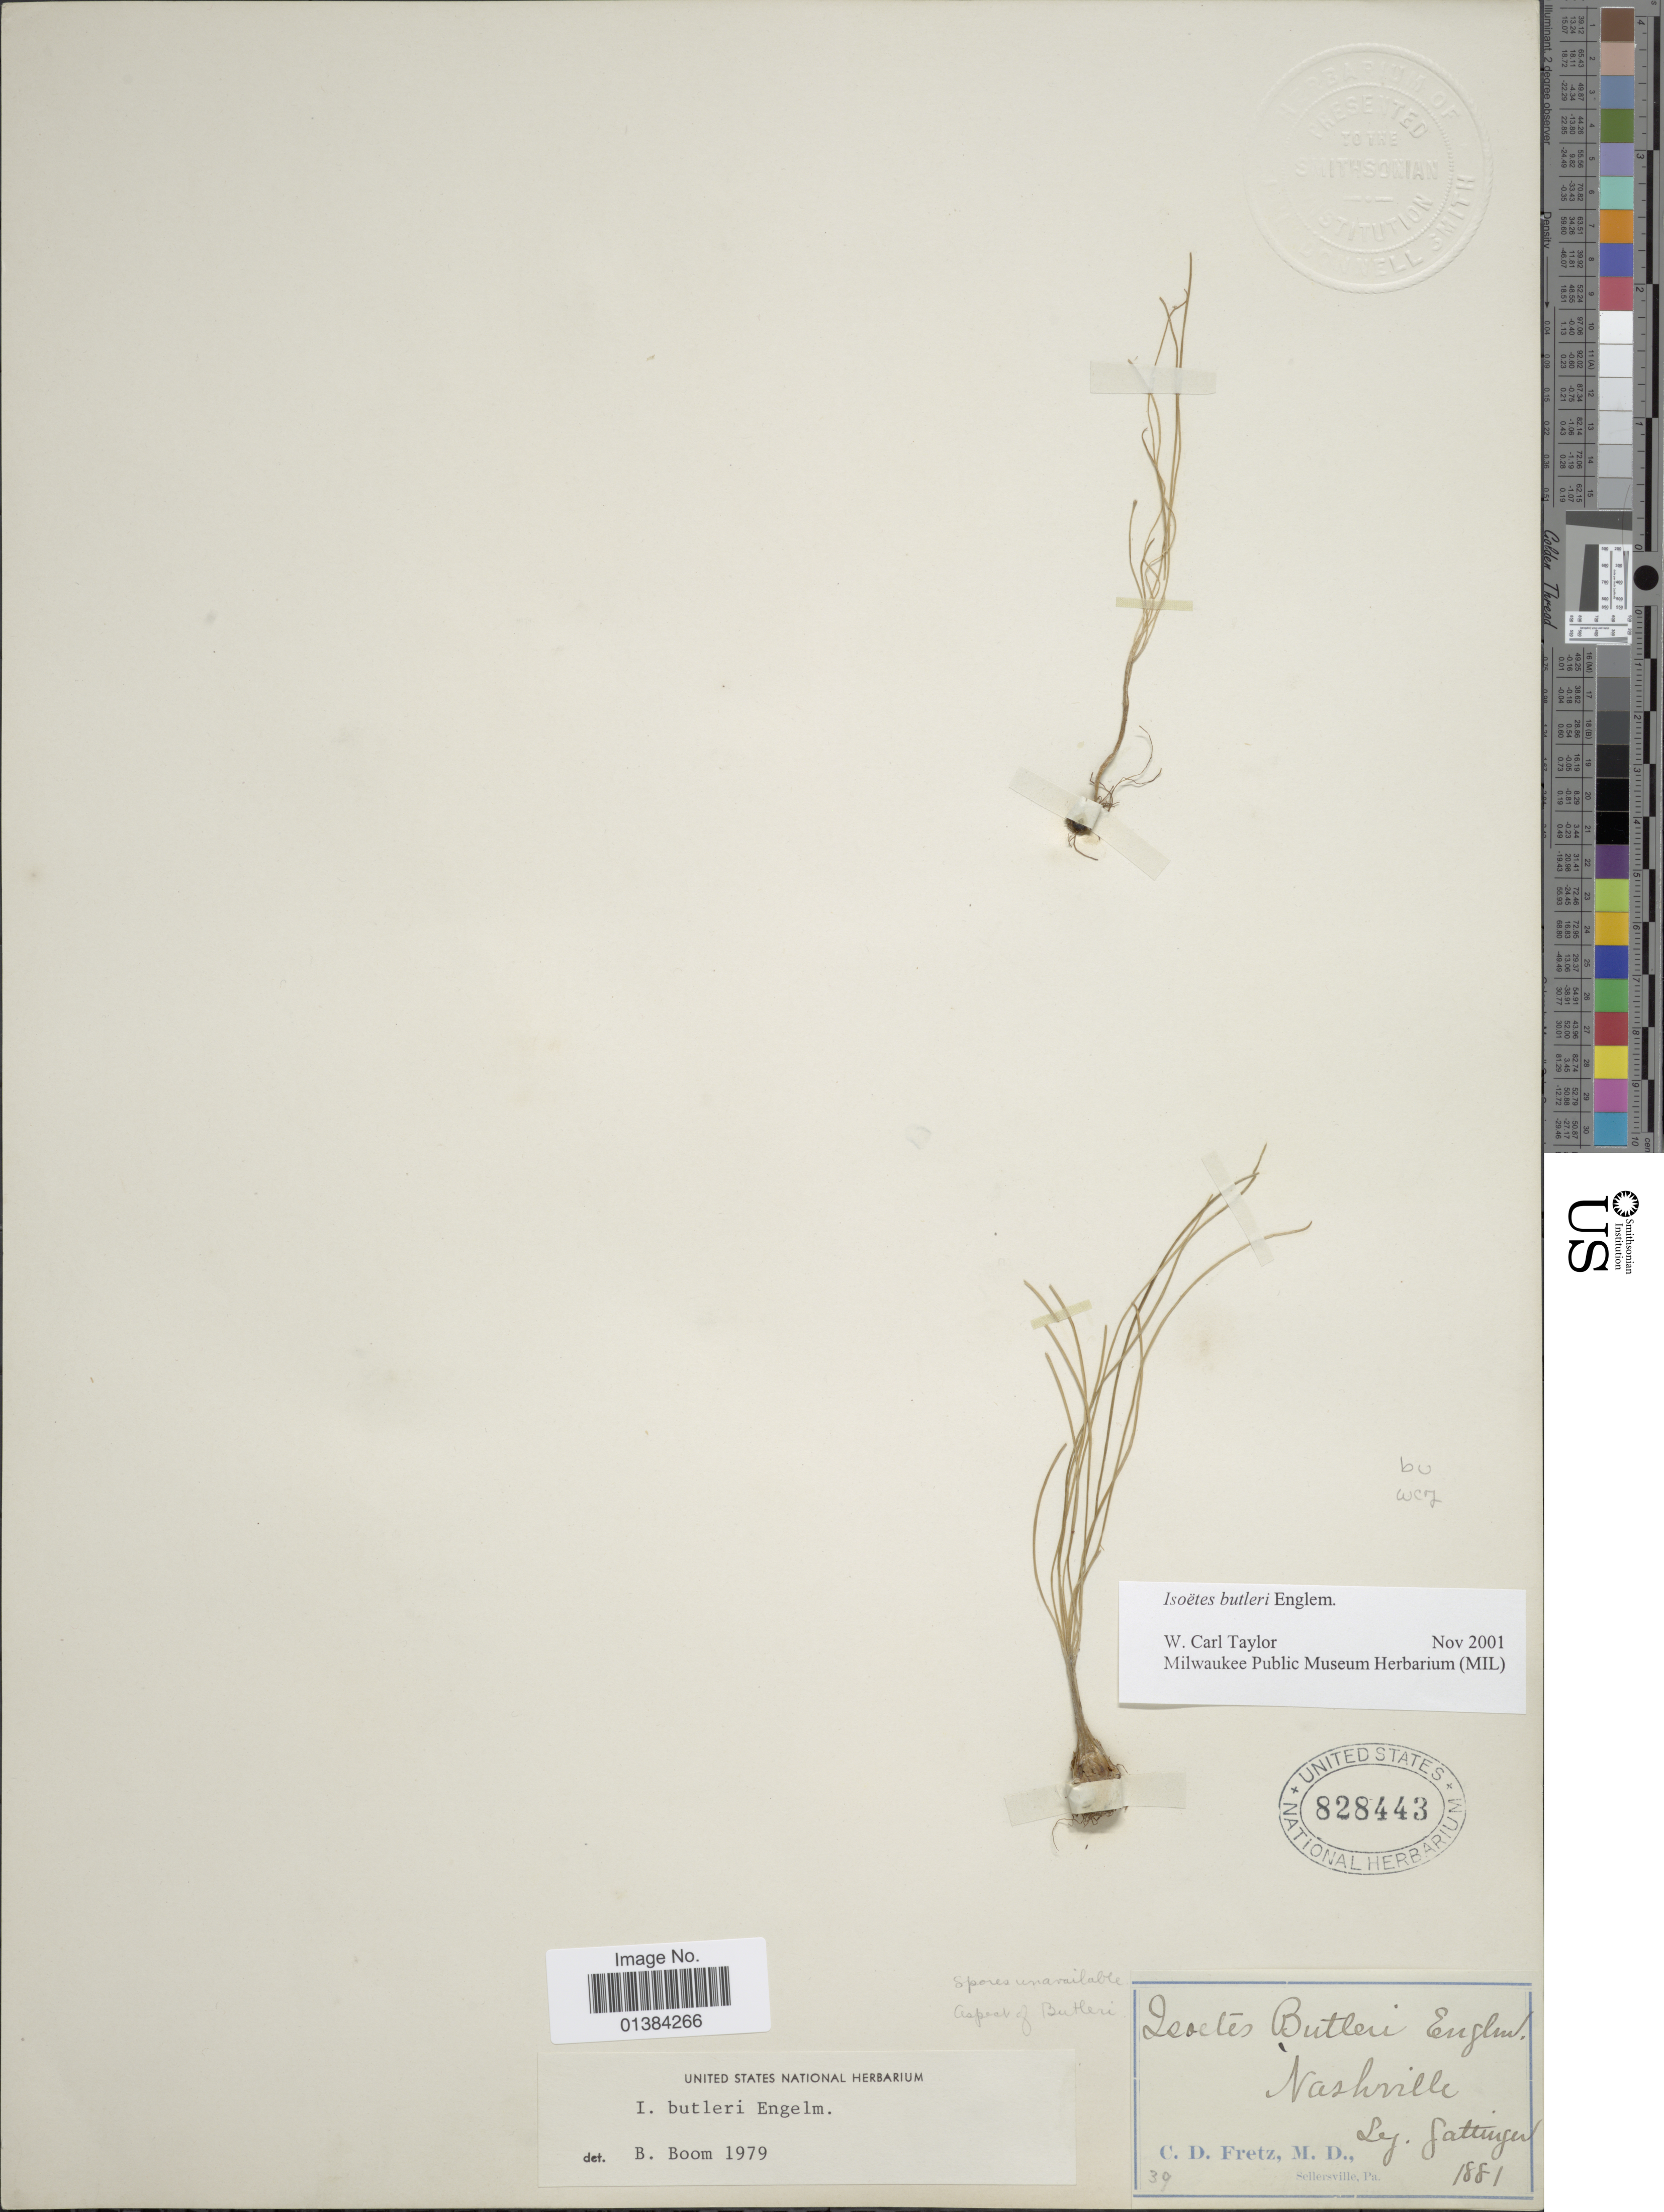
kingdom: Plantae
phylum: Tracheophyta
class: Lycopodiopsida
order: Isoetales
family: Isoetaceae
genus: Isoetes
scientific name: Isoetes butleri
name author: Engelm.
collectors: Gattinger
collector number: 39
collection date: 1881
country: United States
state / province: Tennessee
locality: Nashville.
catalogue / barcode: US 828443